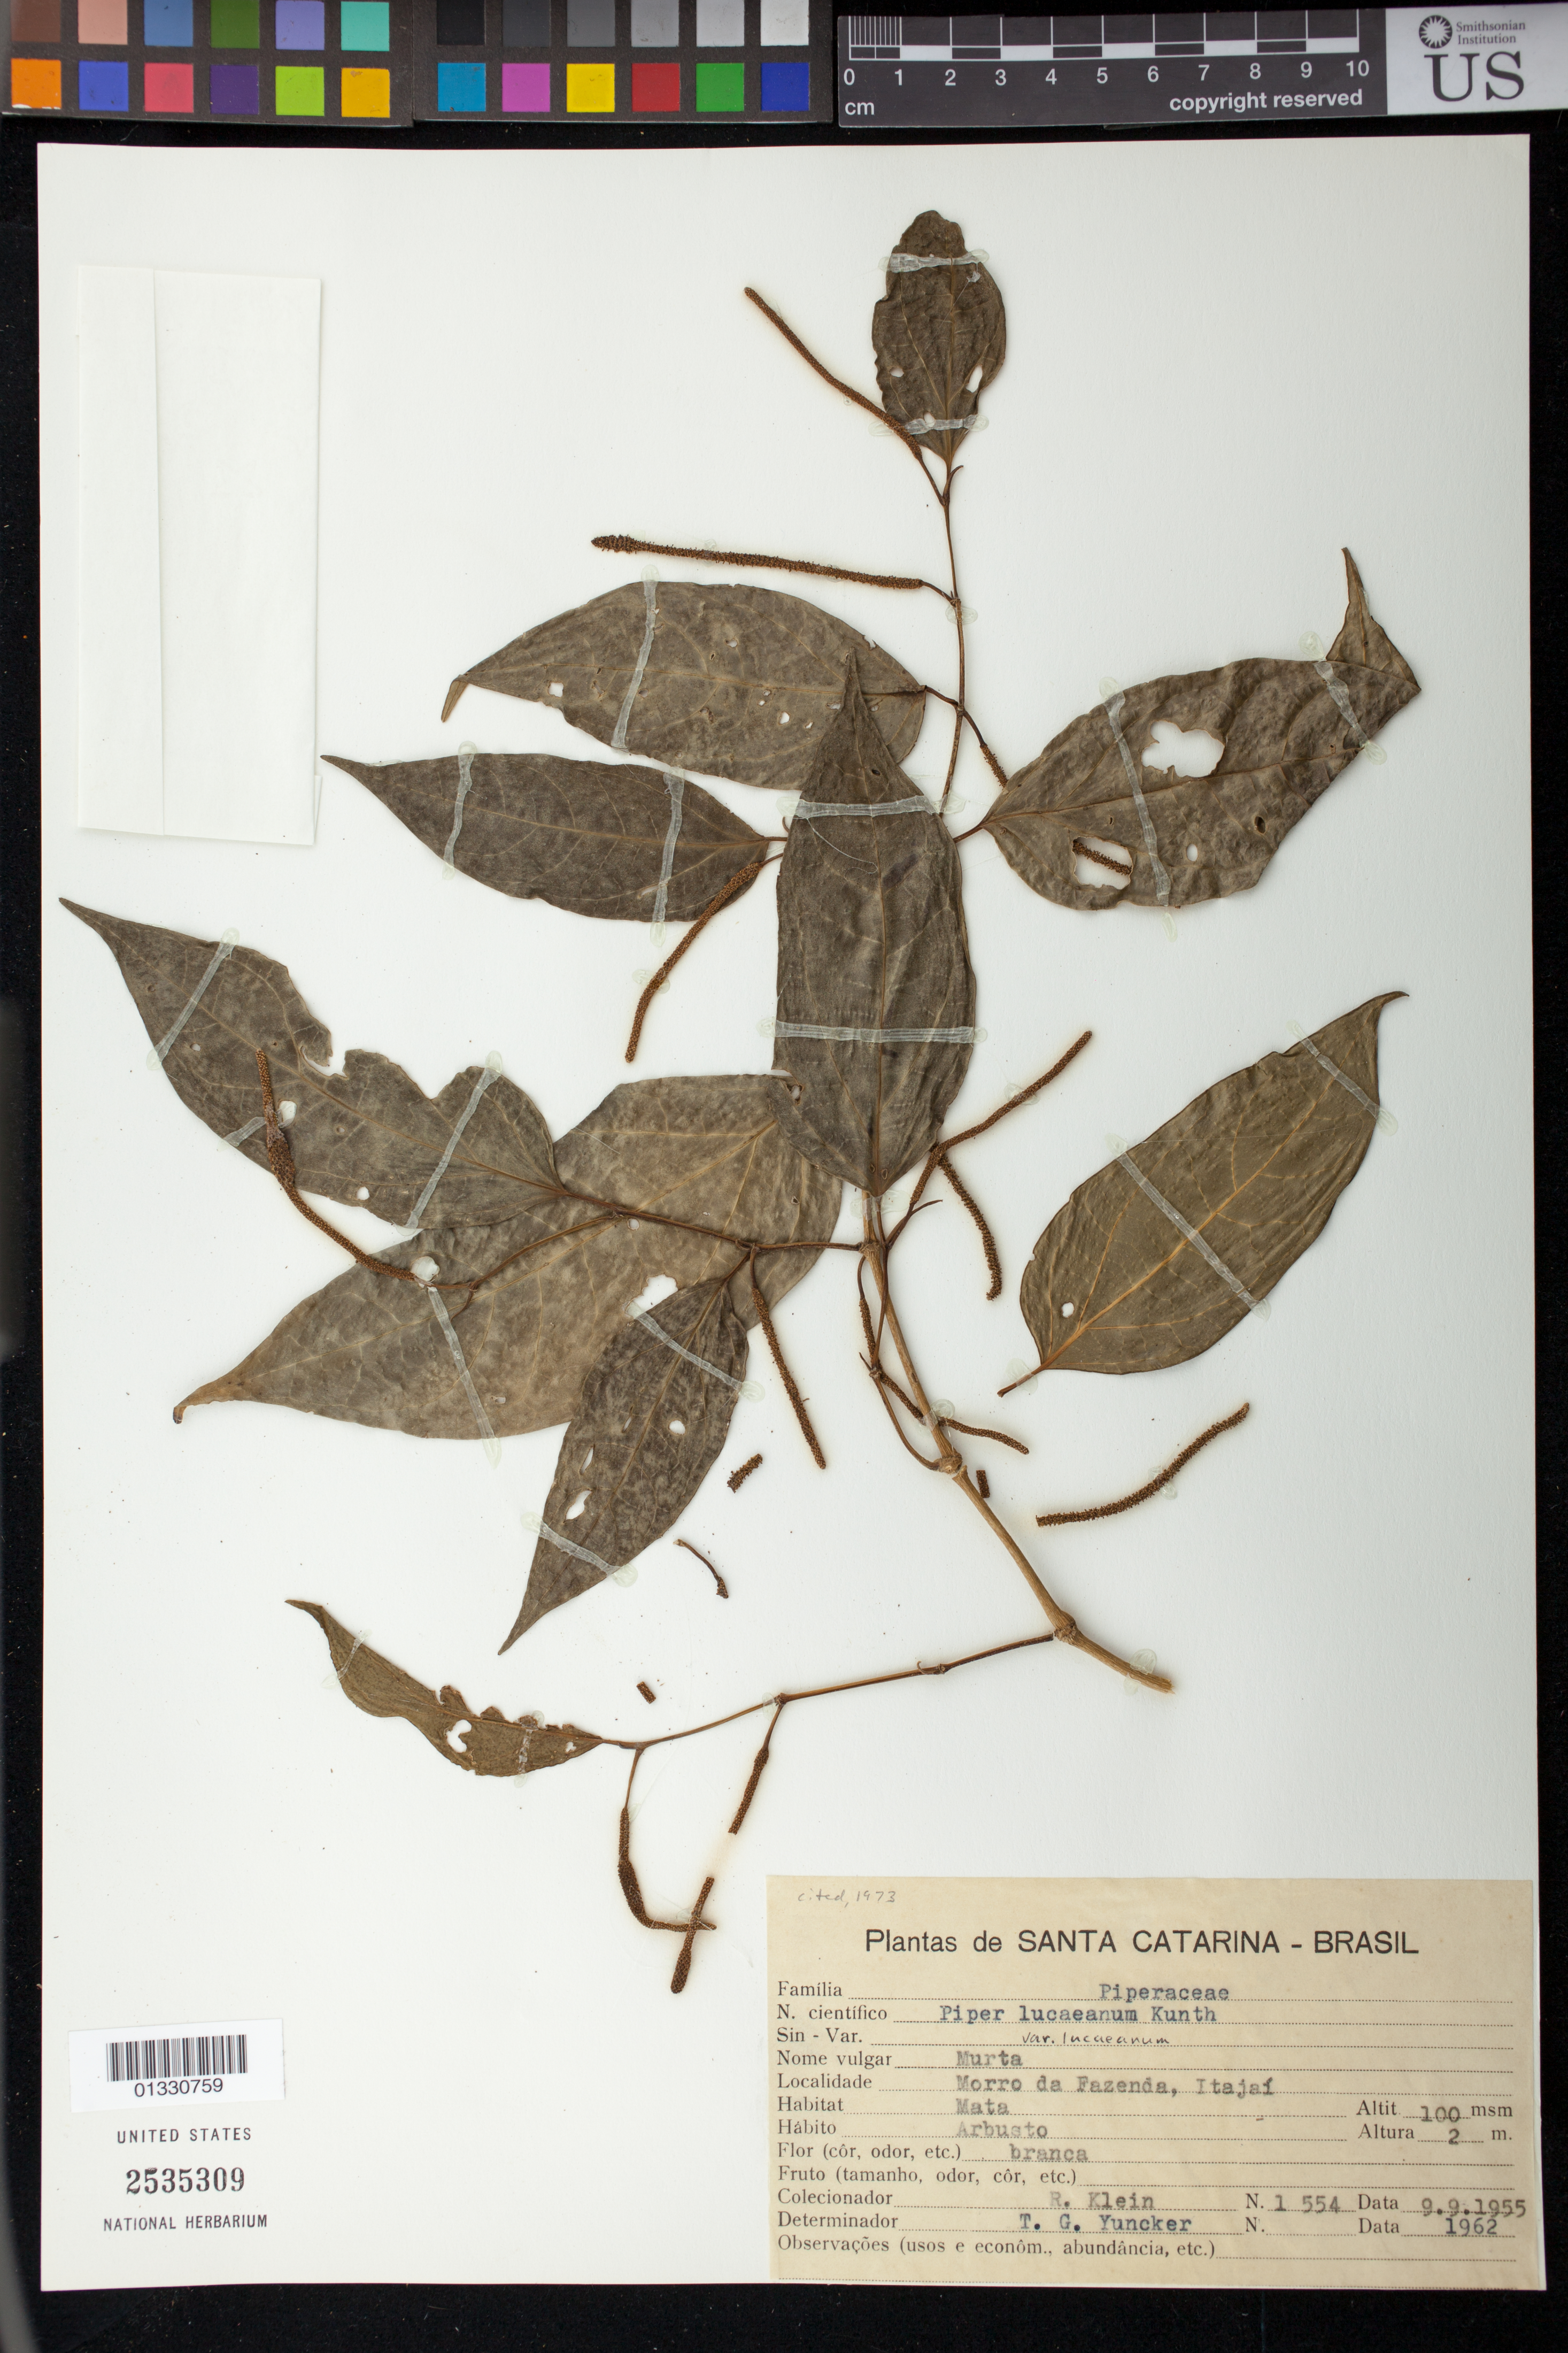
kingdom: Plantae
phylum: Tracheophyta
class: Magnoliopsida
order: Piperales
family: Piperaceae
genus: Piper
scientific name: Piper lucaeanum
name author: Kunth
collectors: R. M. Klein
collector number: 1554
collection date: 1955-09-09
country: Brazil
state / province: Santa Catarina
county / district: Itajaí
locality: Morro da Fazenda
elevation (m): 100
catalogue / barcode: US 2535309